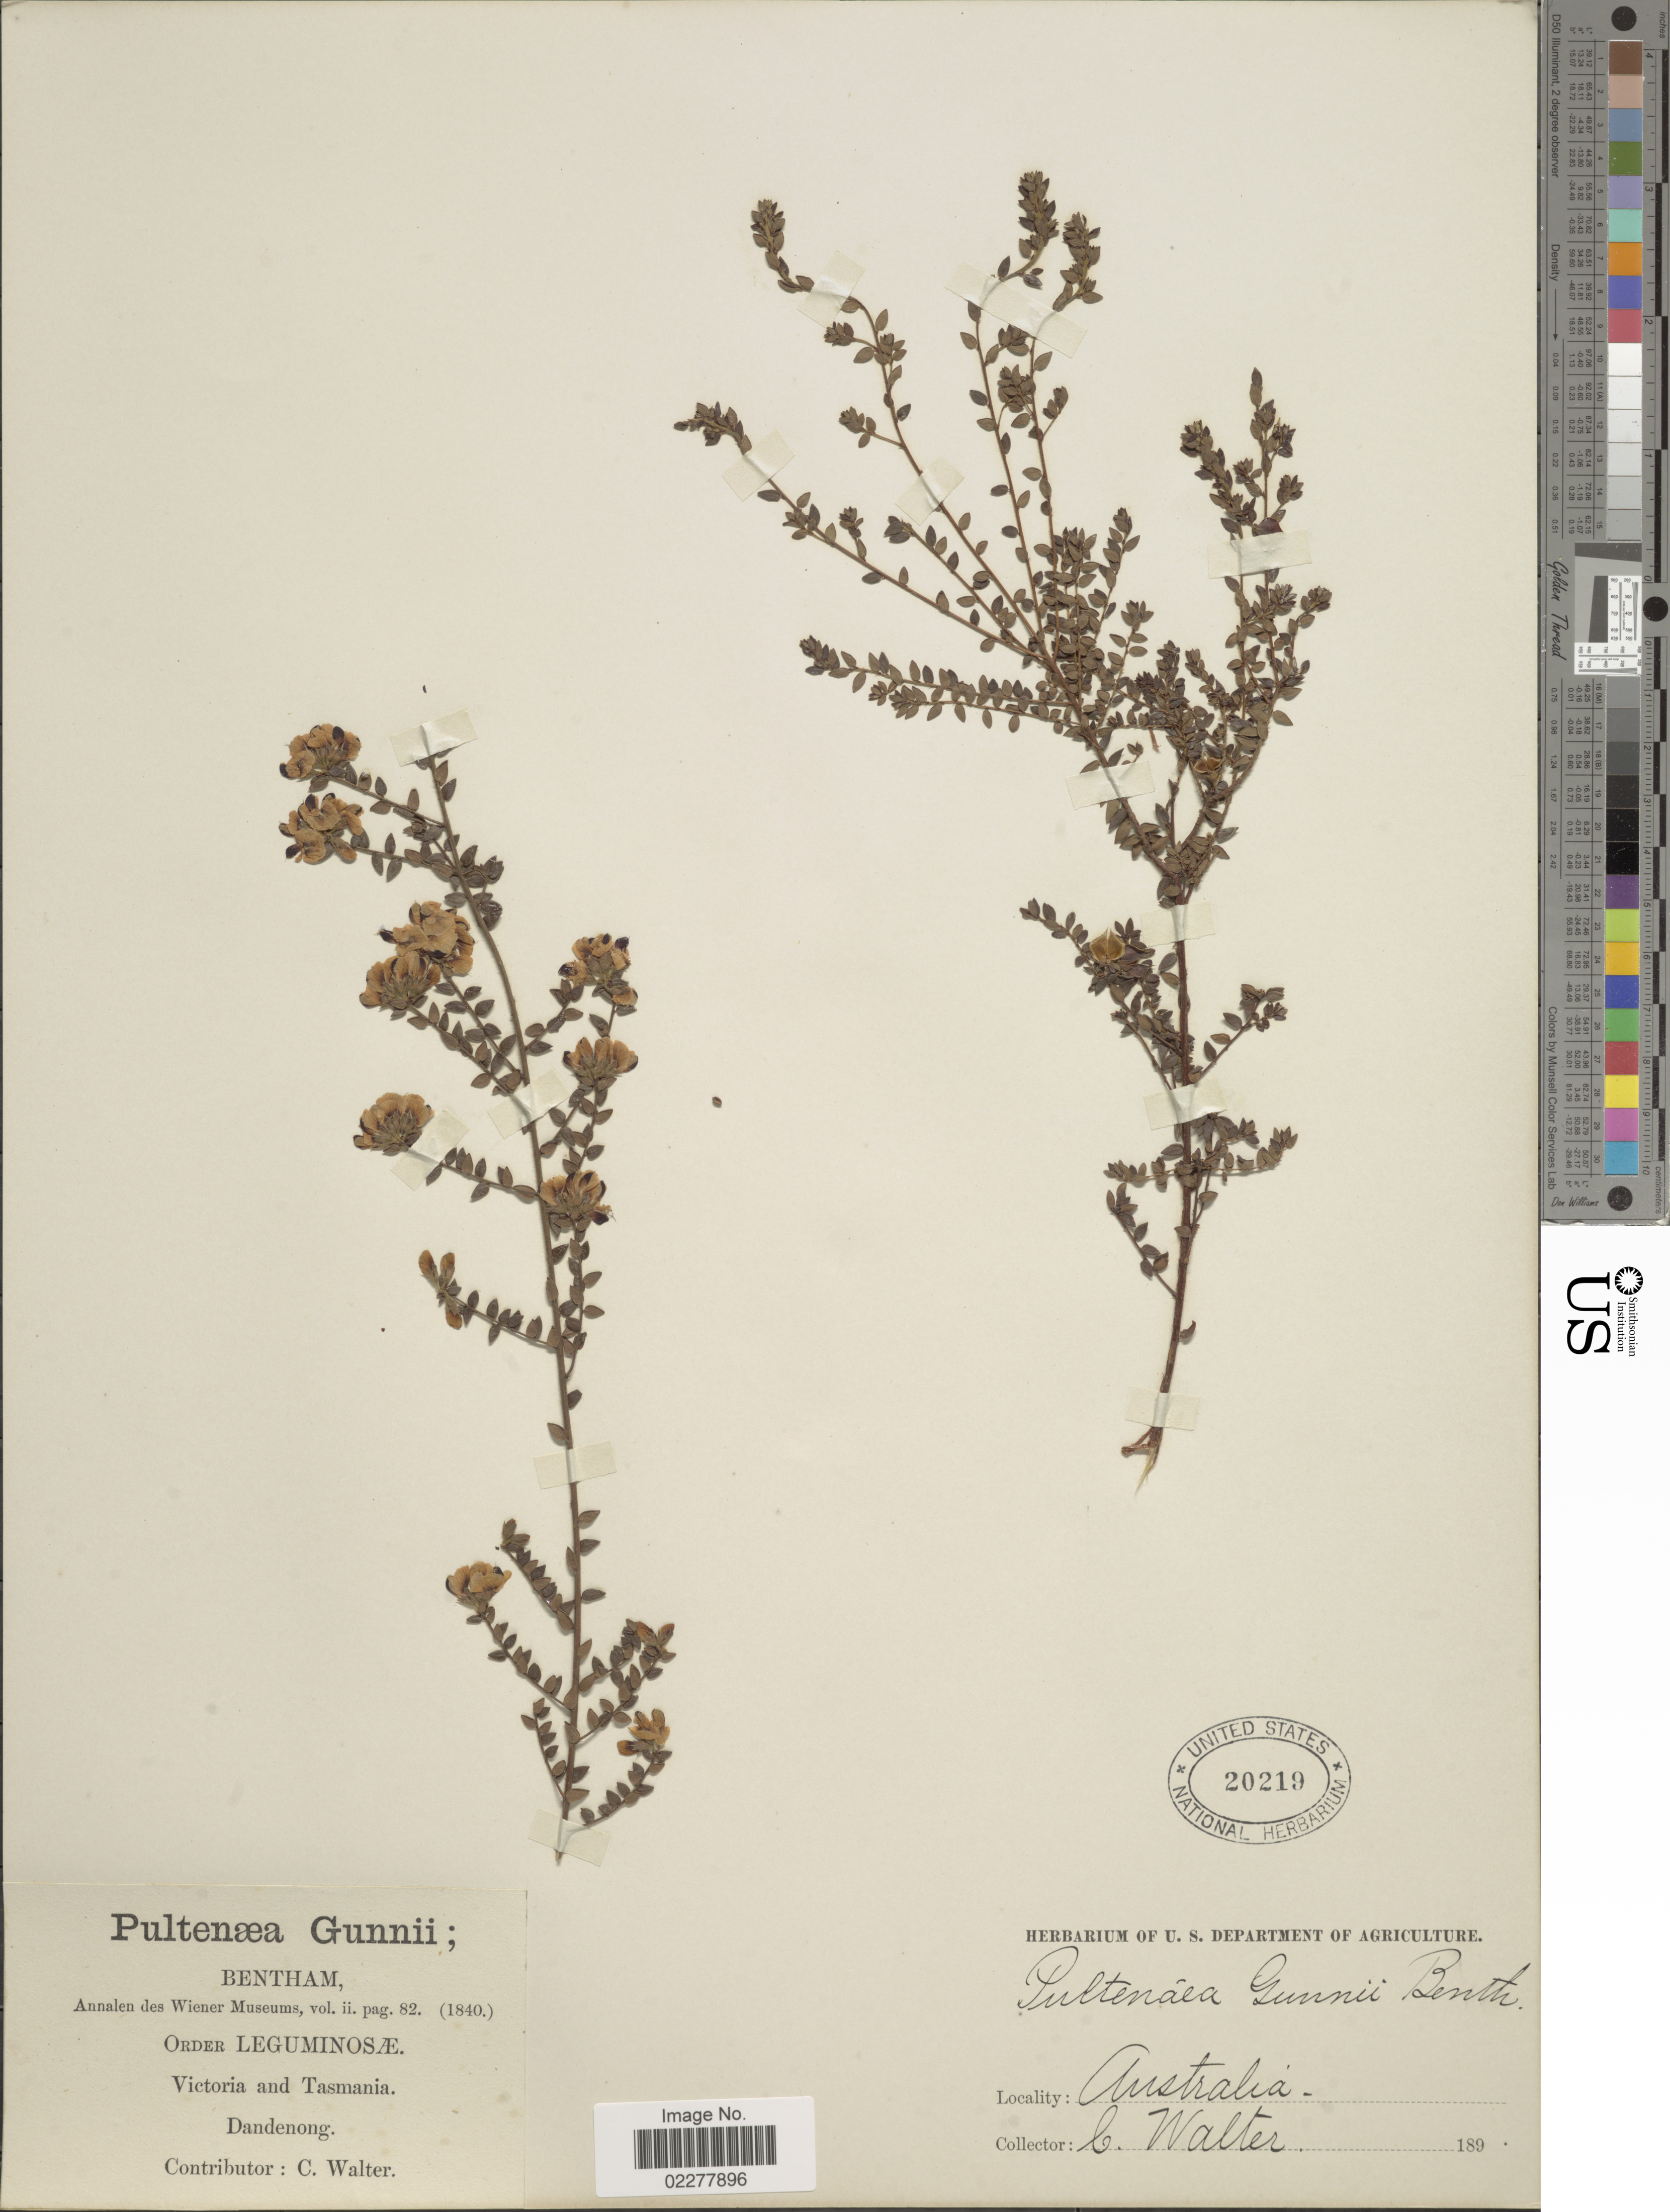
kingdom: Plantae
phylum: Tracheophyta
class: Magnoliopsida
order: Fabales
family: Fabaceae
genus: Pultenaea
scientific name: Pultenaea gunnii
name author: Benth.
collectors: C. Walter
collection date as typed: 189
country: Australia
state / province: Tasmania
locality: Victoria and Tasmania. Dandenong.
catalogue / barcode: US 20219